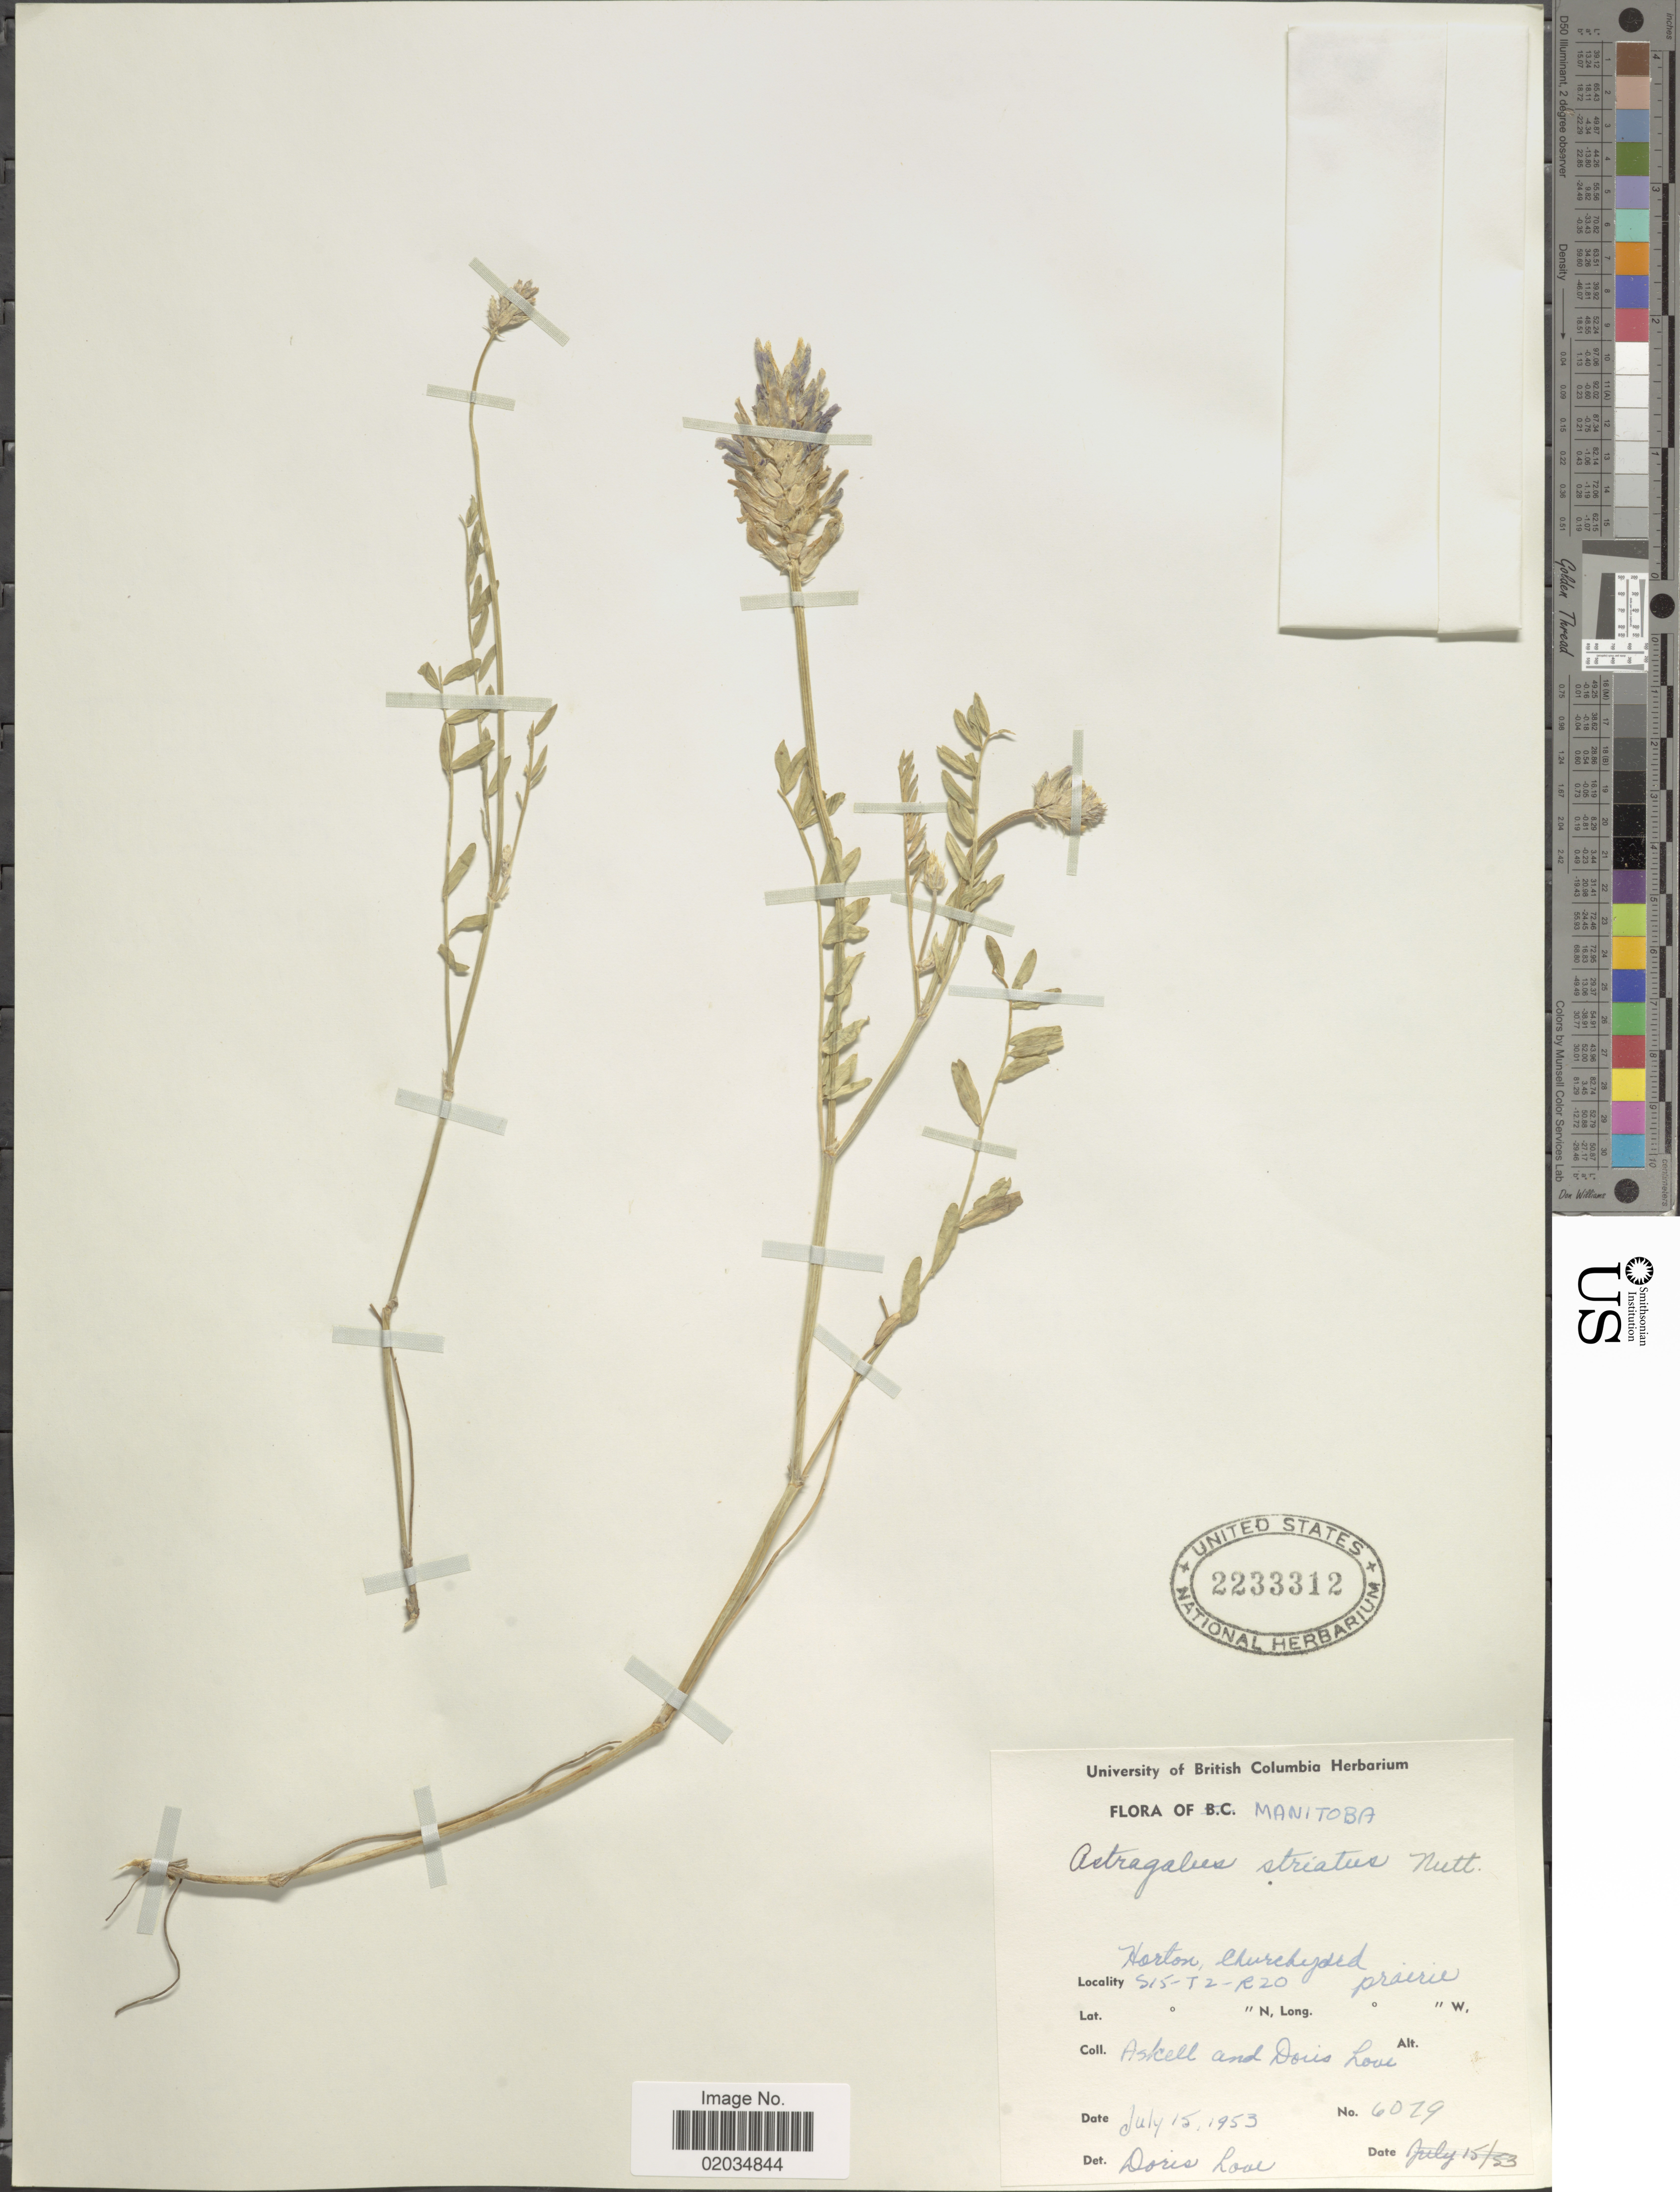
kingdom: Plantae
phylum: Tracheophyta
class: Magnoliopsida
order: Fabales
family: Fabaceae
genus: Astragalus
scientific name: Astragalus striatus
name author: Nutt.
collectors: Á. Löve & D. Löve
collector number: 6029*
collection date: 1953-07-15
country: United States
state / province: Montana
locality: Horton Churchyard. S15-T2-R20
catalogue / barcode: US 2233312